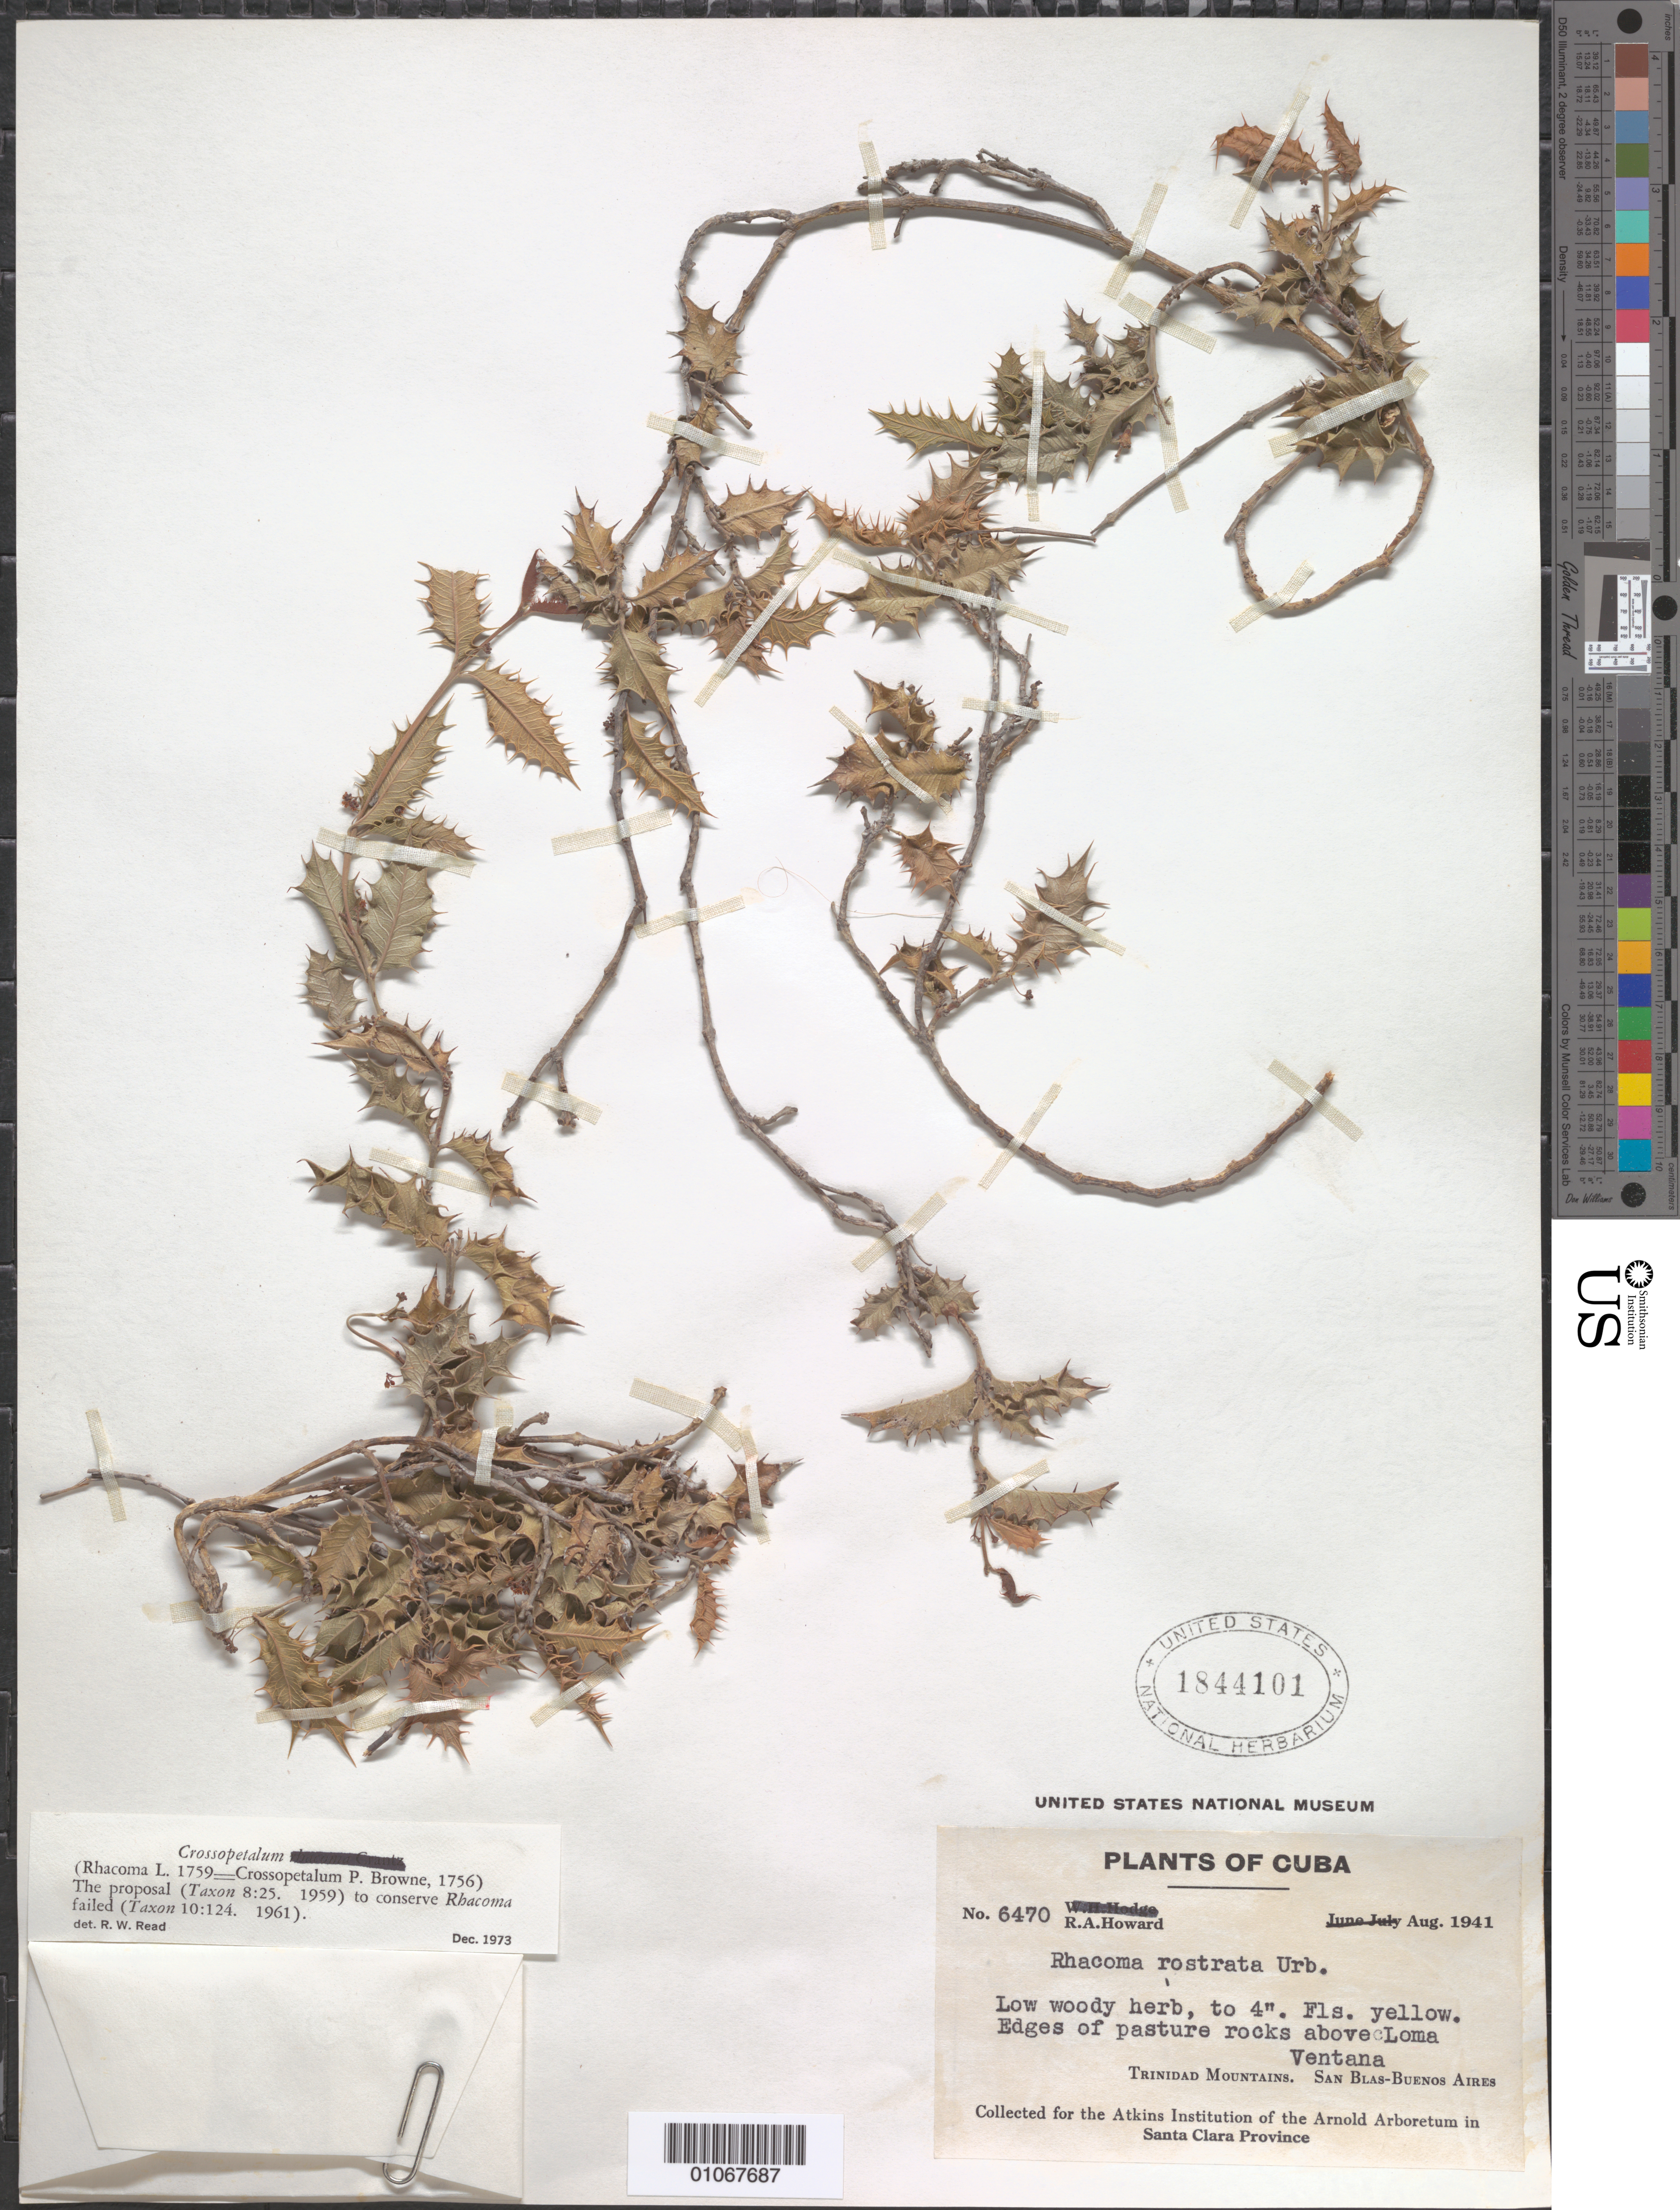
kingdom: Plantae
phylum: Tracheophyta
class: Magnoliopsida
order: Celastrales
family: Celastraceae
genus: Crossopetalum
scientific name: Crossopetalum rostratum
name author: (Urb.) Rothm.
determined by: Strong, Mark T., (BOT), Smithsonian Institution - National Museum of Natural History (UNITED STATES)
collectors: R. A. Howard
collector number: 6470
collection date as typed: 01 Aug 1941 to 31 Aug 1941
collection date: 1941-08-01/1941-08-31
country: Cuba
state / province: Cienfuegos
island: Cuba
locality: Trinidad mountains, San Blas-Buenos Aires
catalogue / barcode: US 1844101